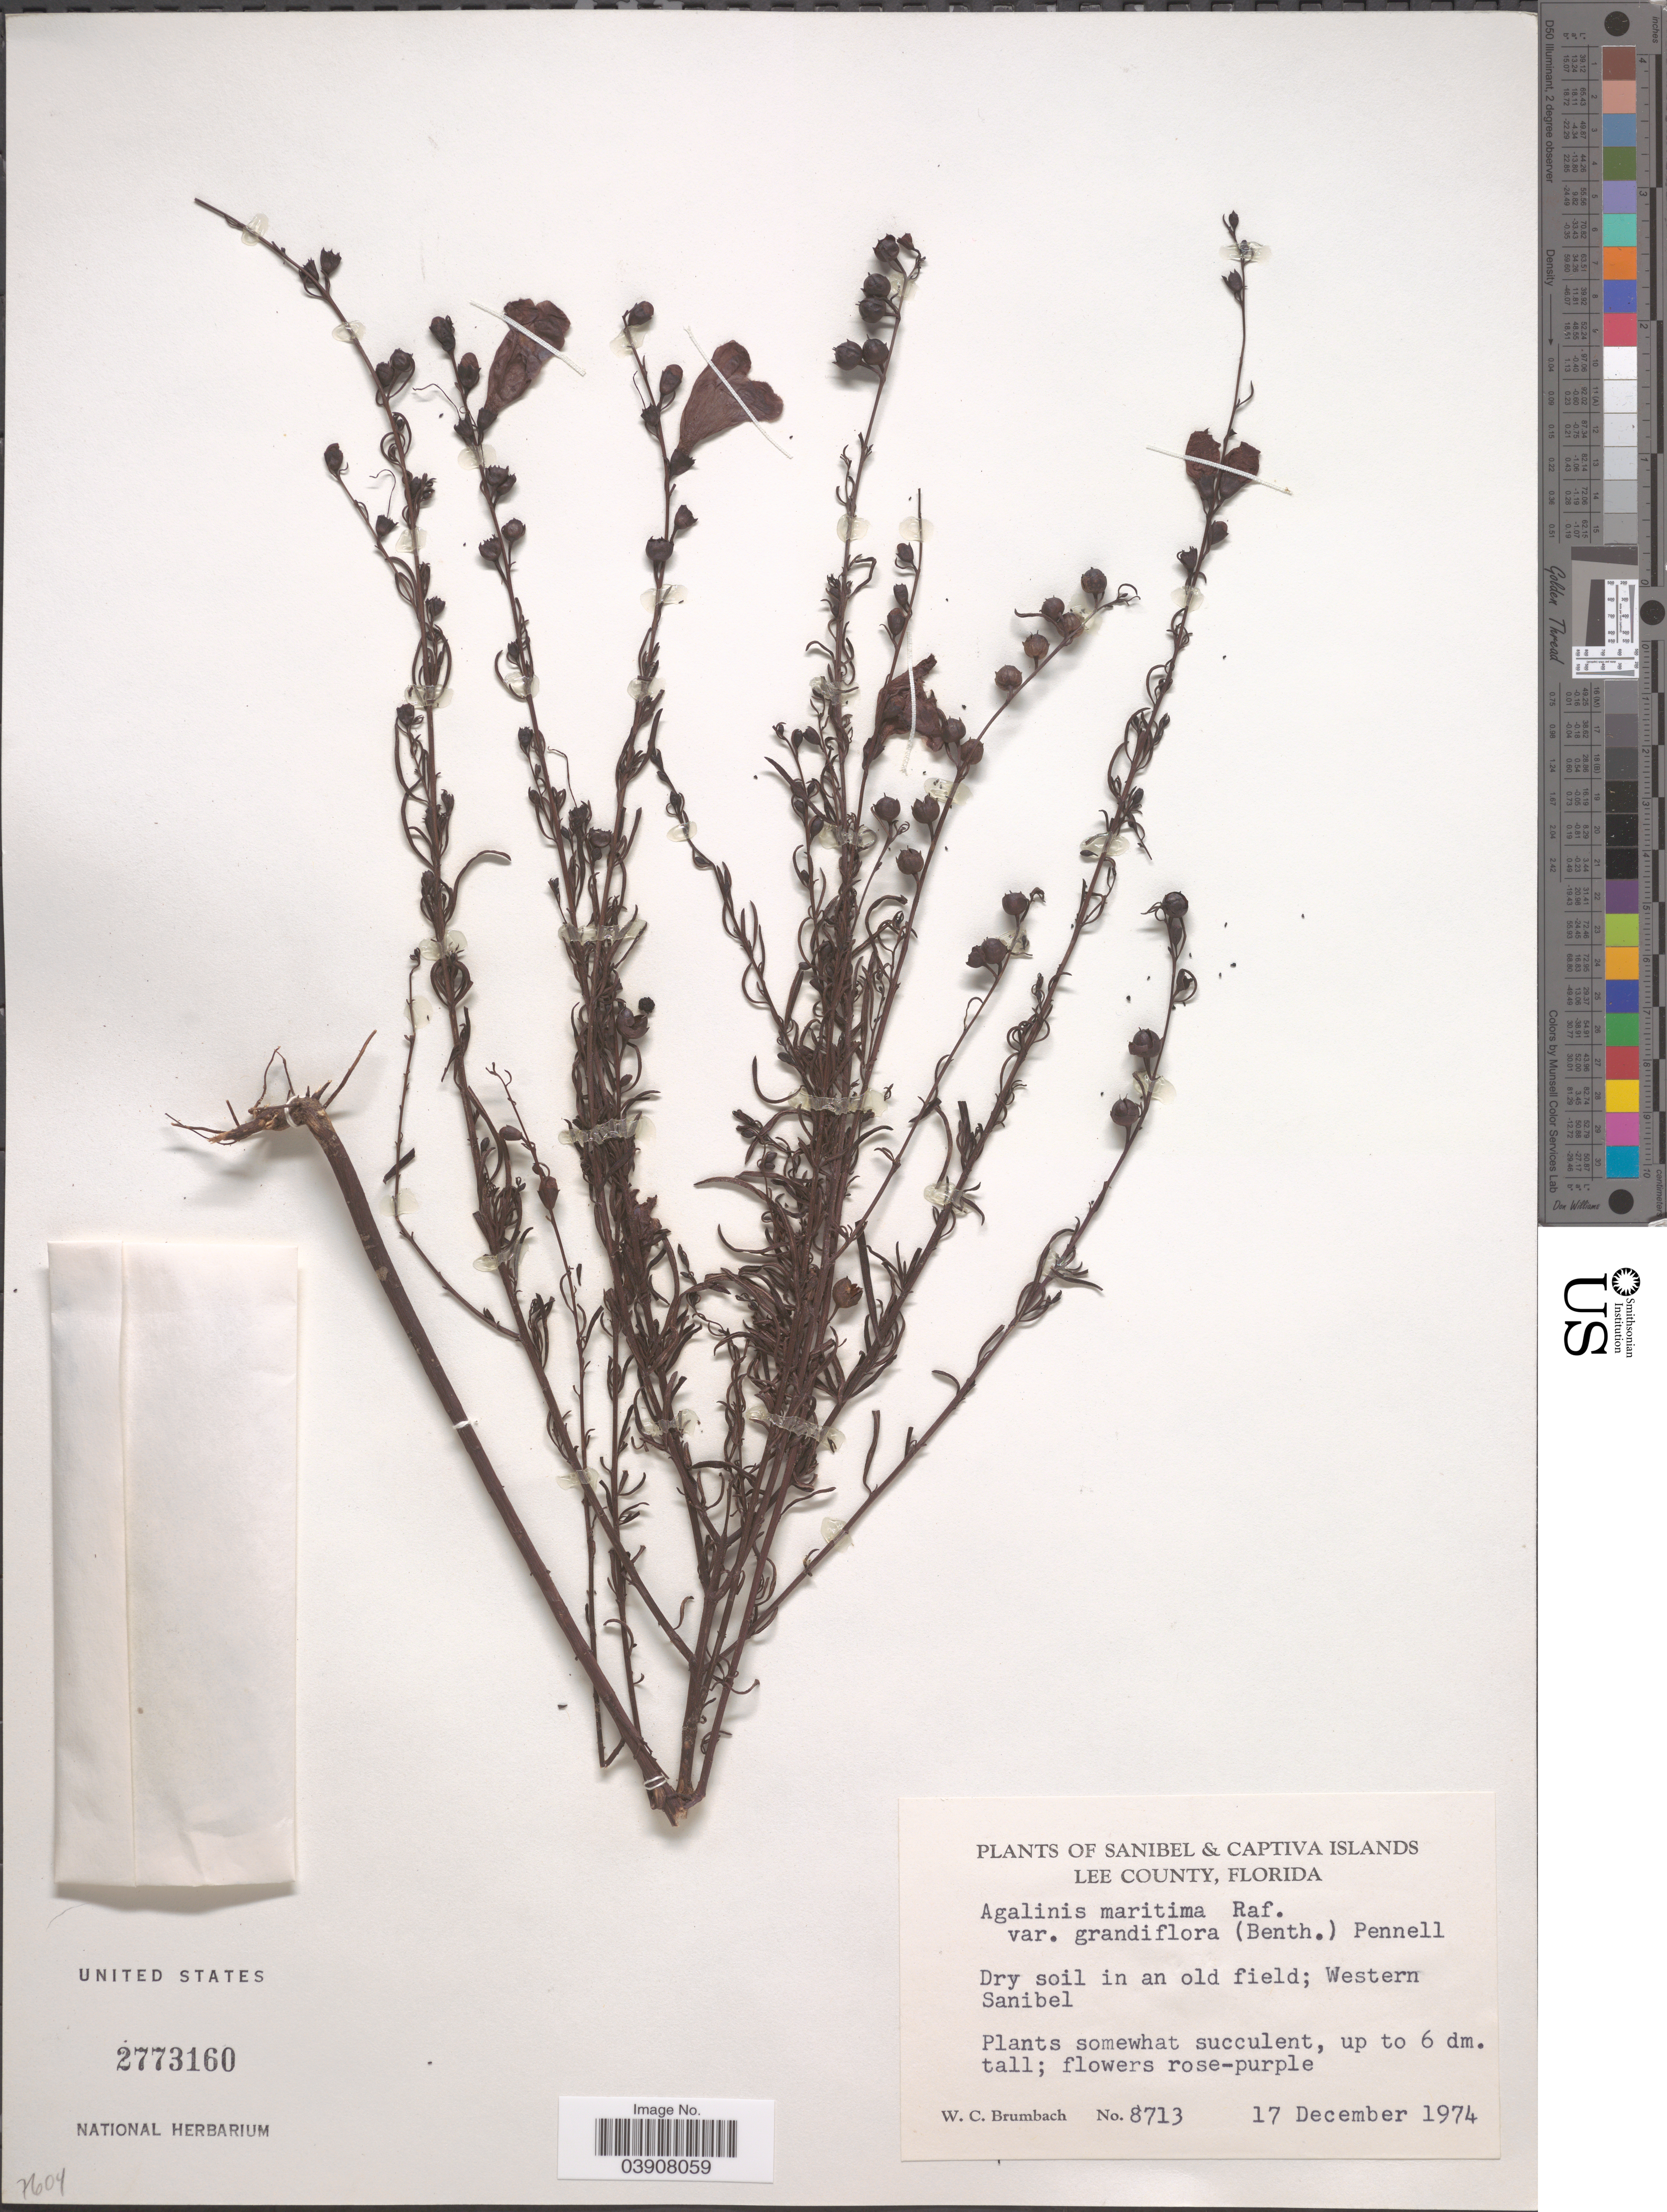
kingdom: Plantae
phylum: Tracheophyta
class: Magnoliopsida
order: Lamiales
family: Orobanchaceae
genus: Agalinis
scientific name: Agalinis maritima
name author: (Raf.) Raf.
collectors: W. C. Brumbach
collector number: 8713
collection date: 1974-12-17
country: United States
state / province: Florida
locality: Sanibel Islands. Lee County. Western Sanibel.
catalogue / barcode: US 2773160